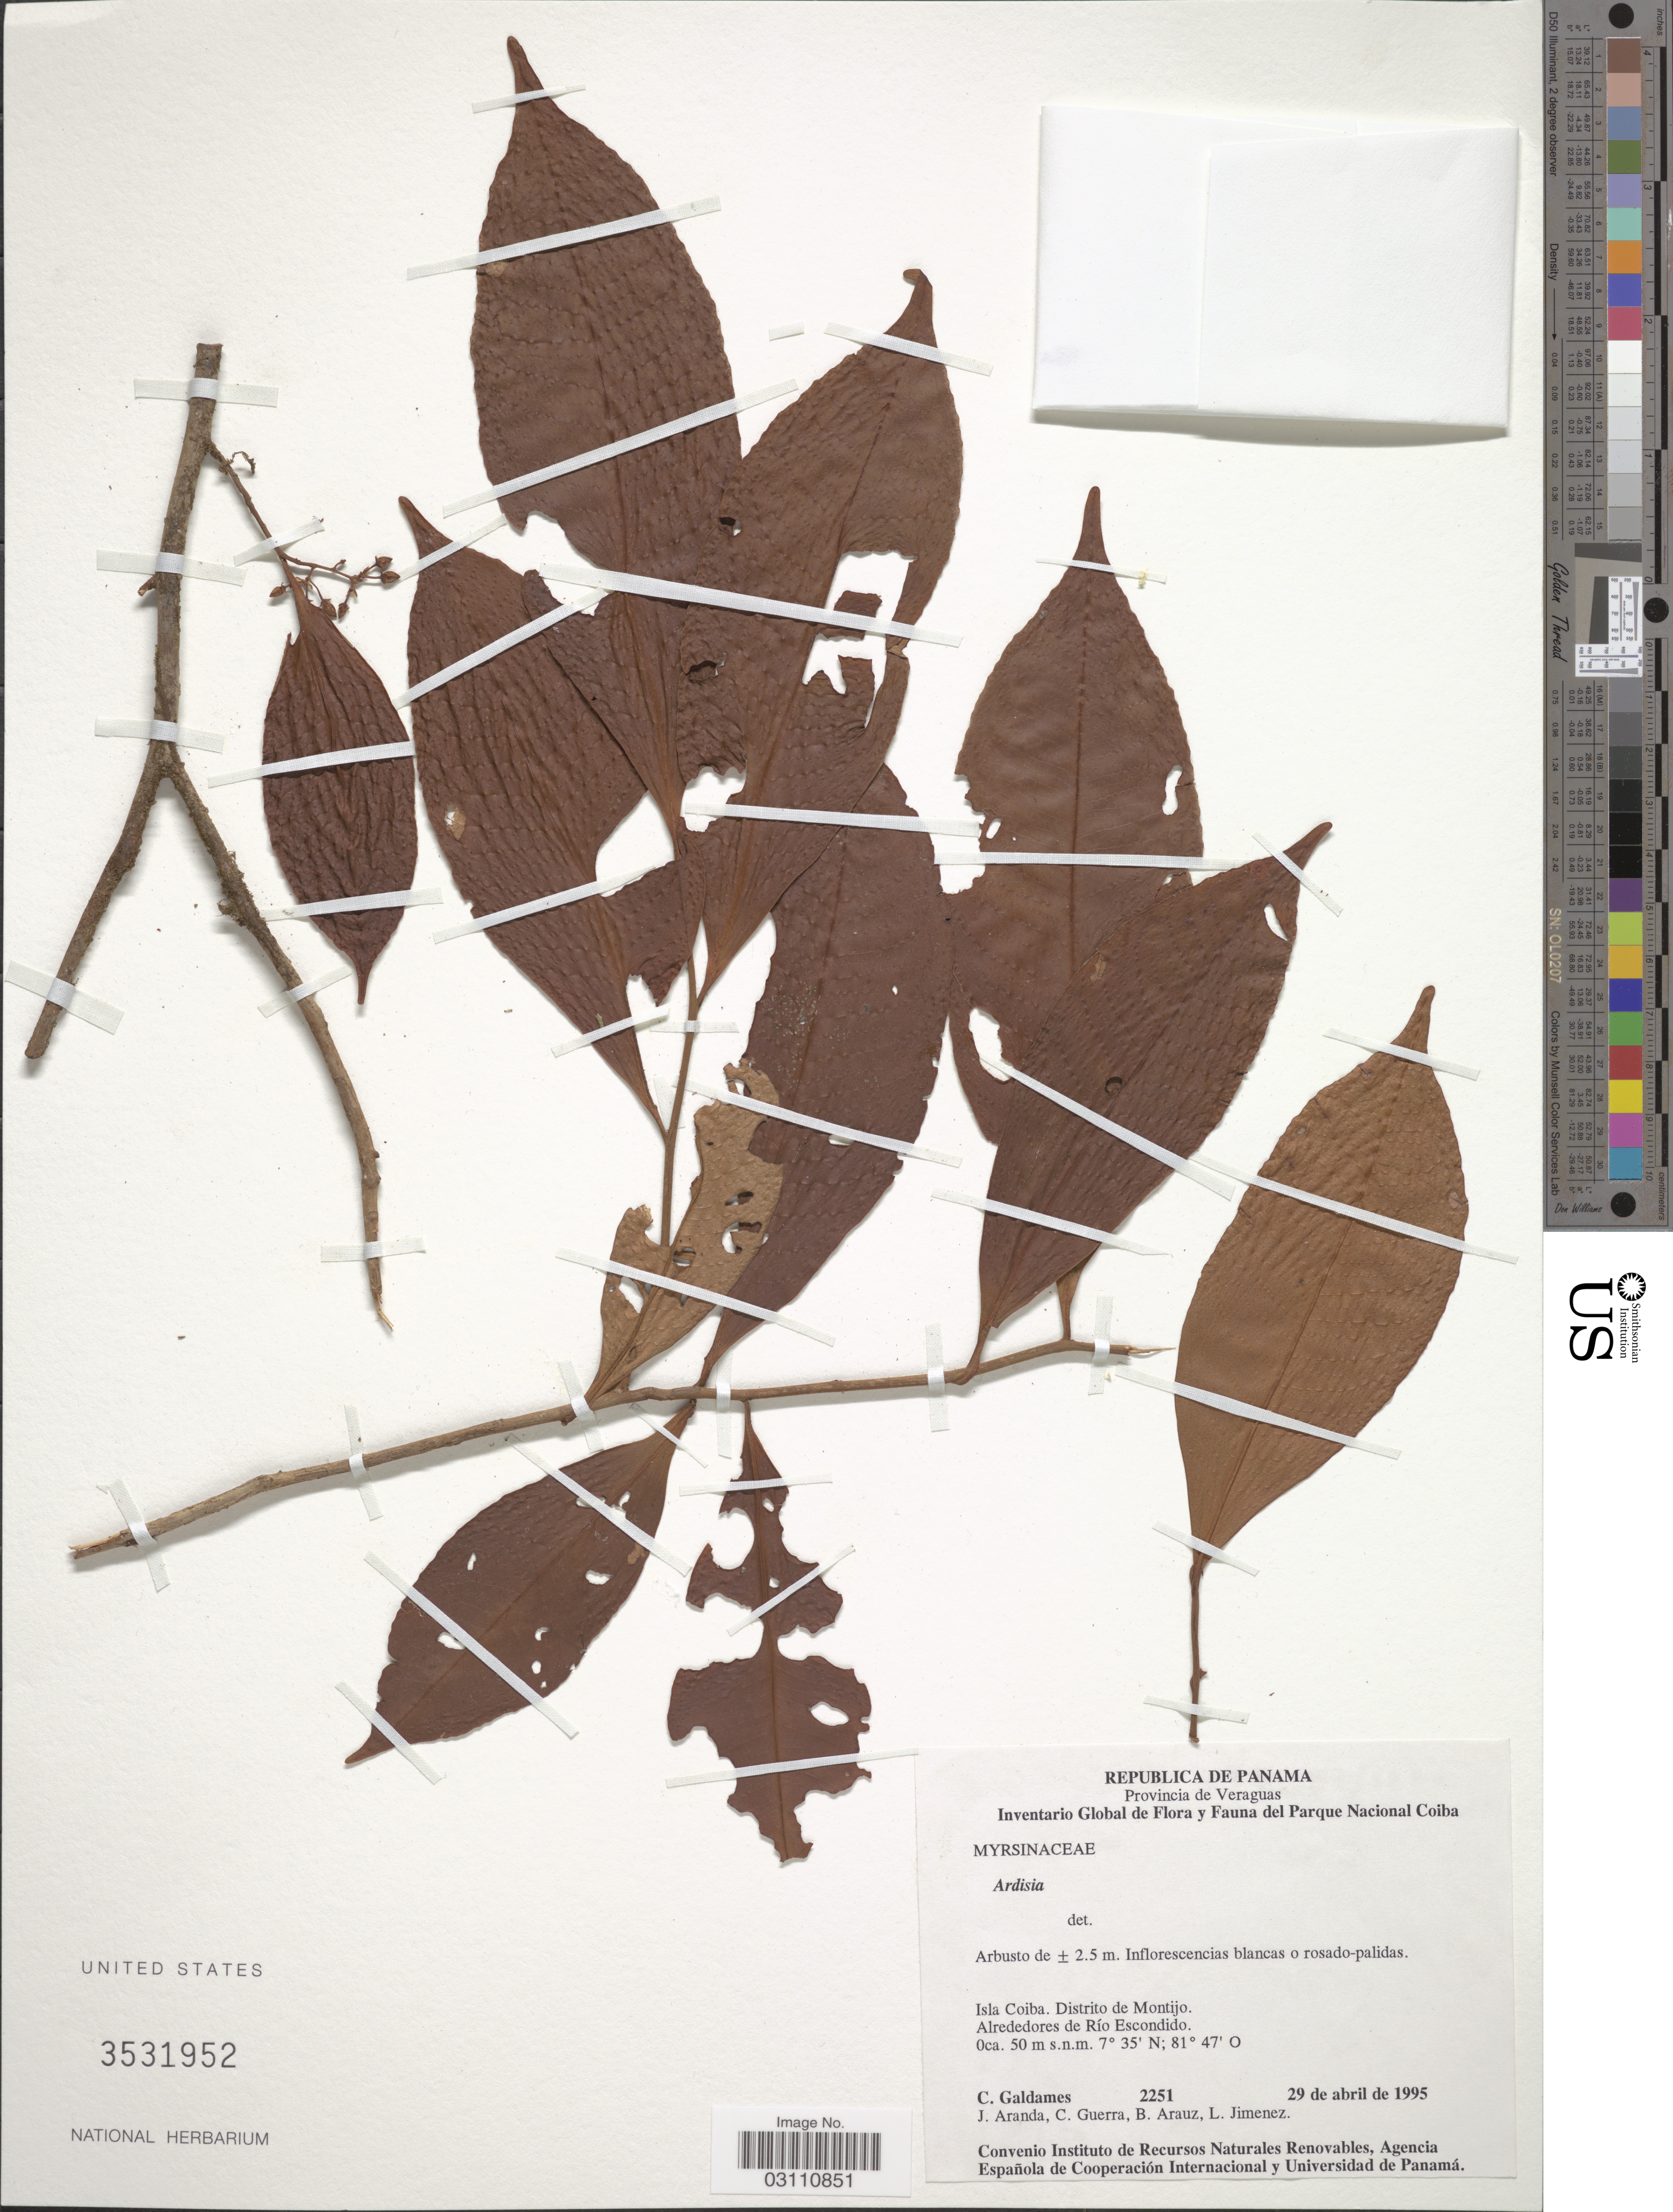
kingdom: Plantae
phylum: Tracheophyta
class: Magnoliopsida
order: Ericales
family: Primulaceae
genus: Ardisia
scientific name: Ardisia sp.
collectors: C. Galdames, J. Aranda, C. Guerra, B. Araúz & L. Jiménez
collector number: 2251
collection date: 1995-04-29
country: Panama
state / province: Veraguas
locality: Isla Coiba. Distrito de Montijo. Alrededores de Río Escondido.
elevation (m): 0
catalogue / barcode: US 3531952